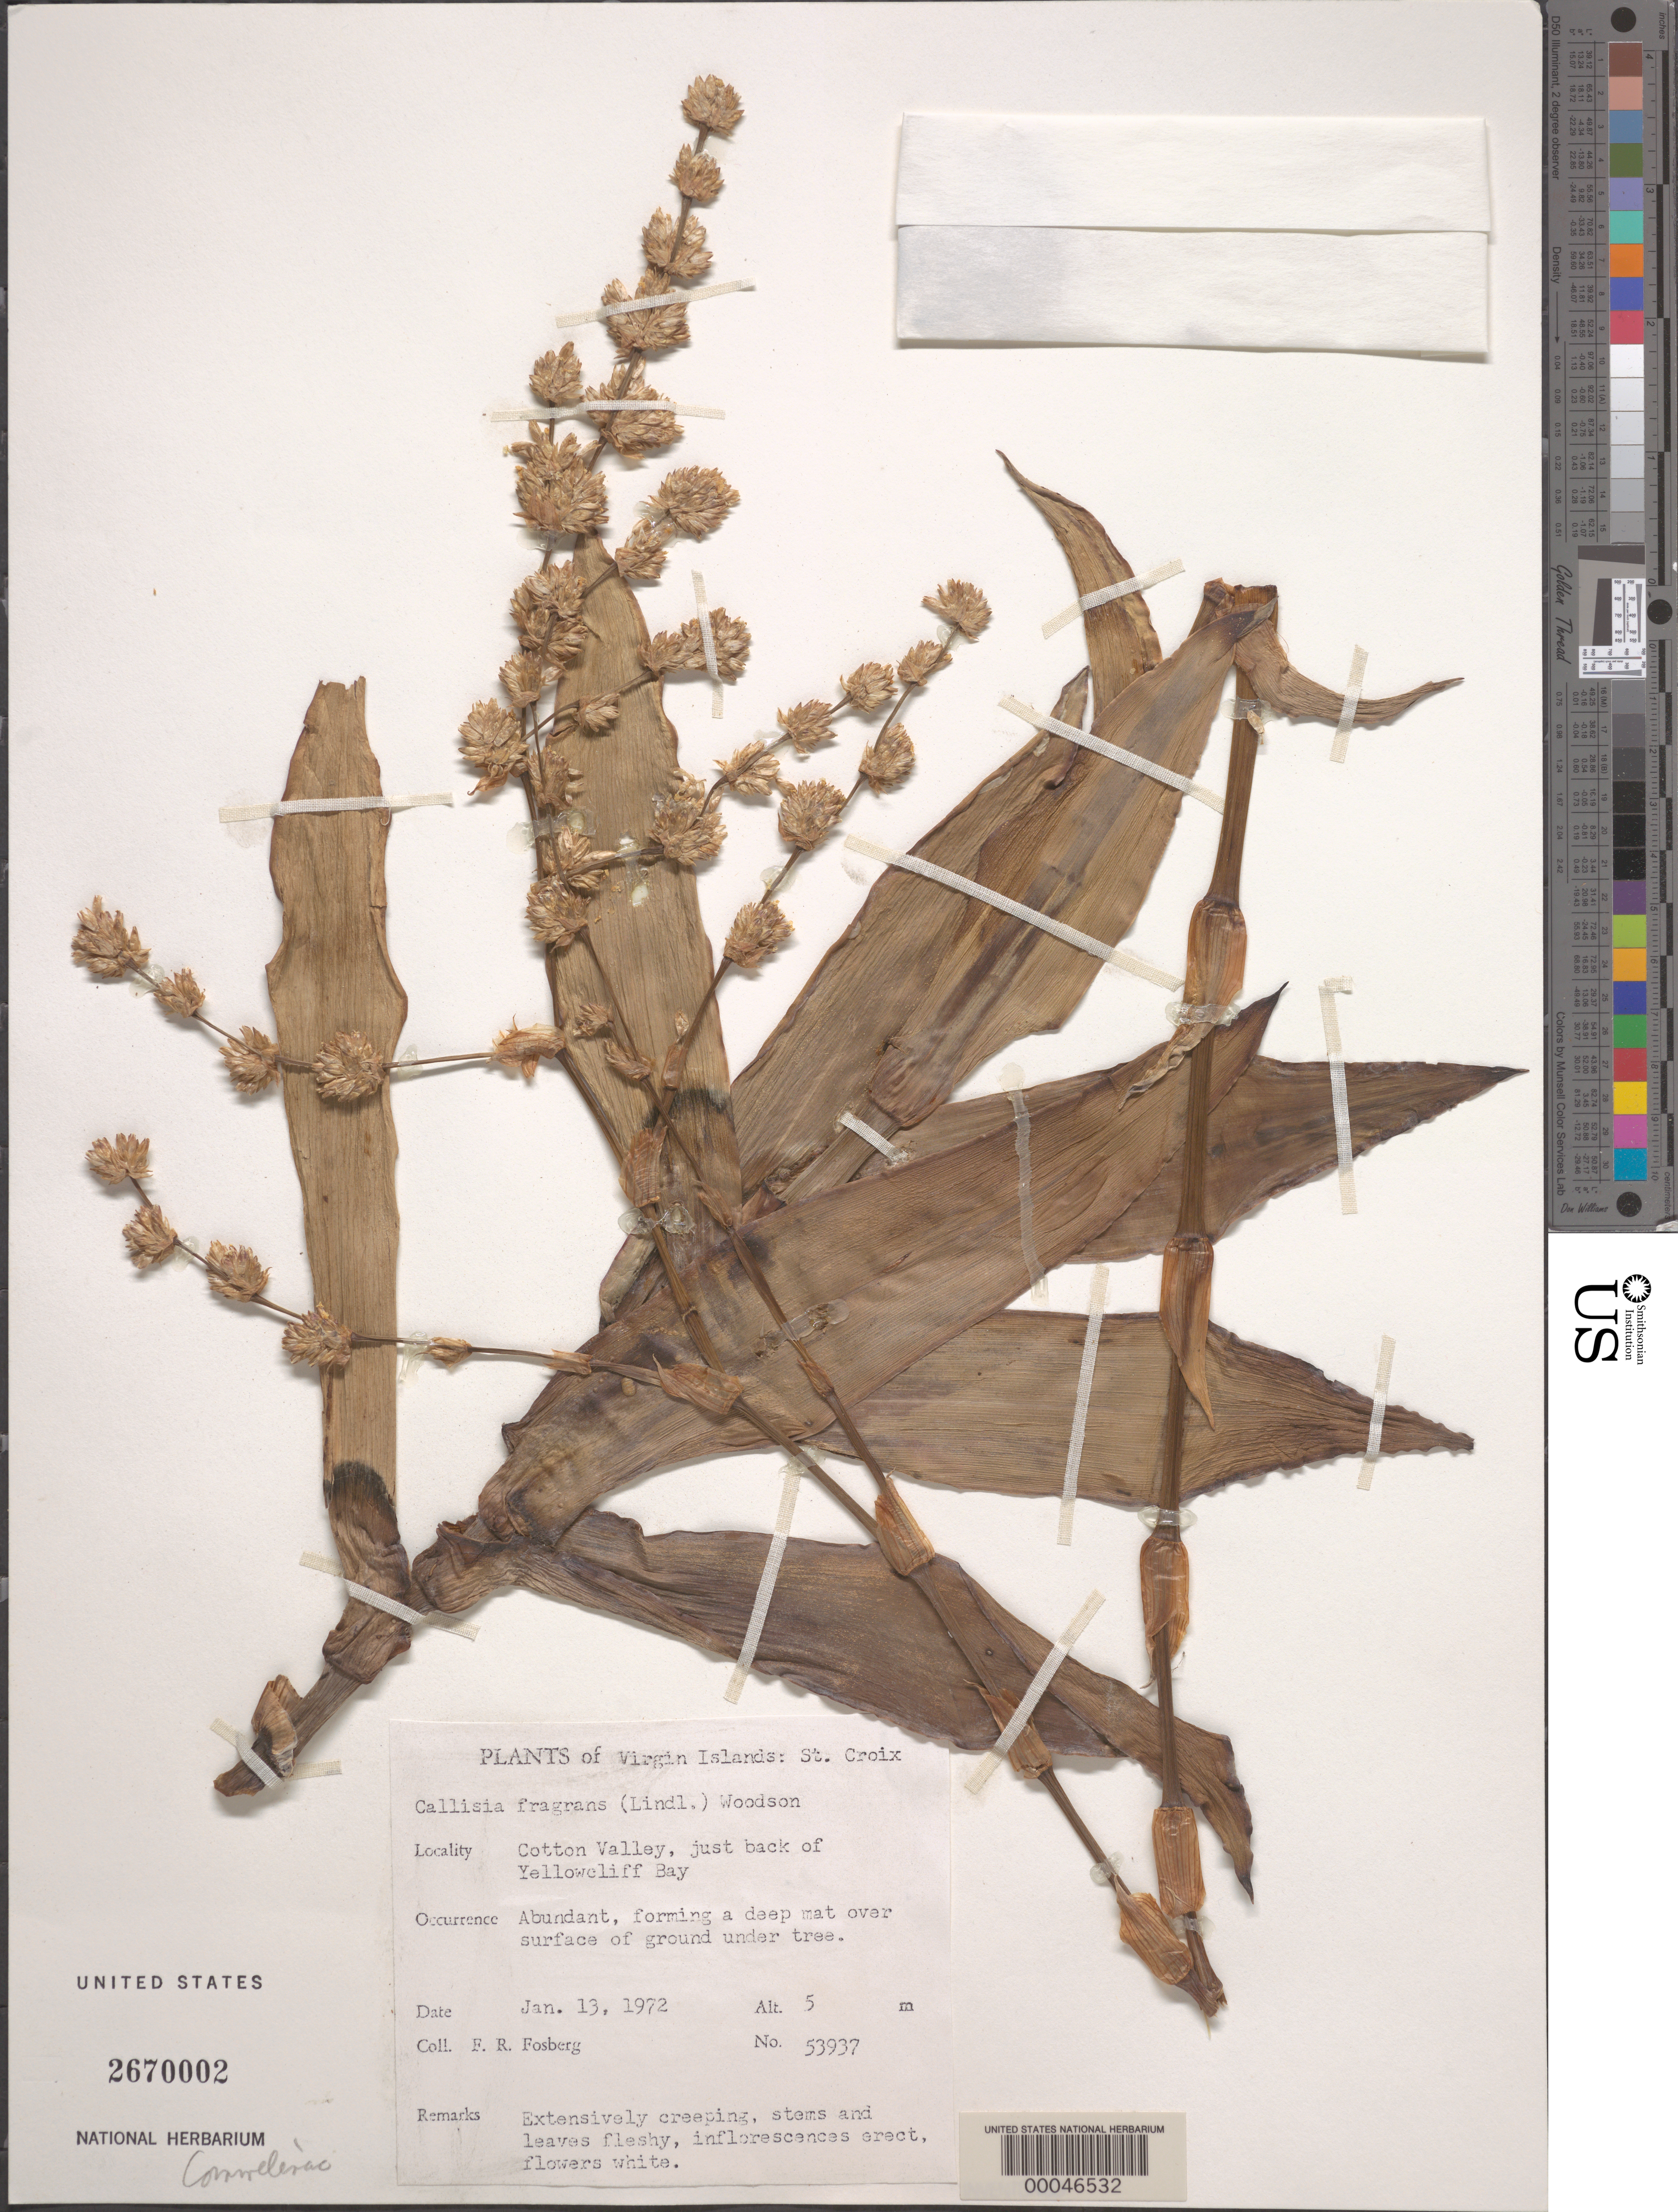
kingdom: Plantae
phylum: Tracheophyta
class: Liliopsida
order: Commelinales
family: Commelinaceae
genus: Callisia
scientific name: Callisia fragrans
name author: (Lindl.) Woodson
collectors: F. R. Fosberg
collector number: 53937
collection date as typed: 13 Jan 1972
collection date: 1972-01-13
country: U.S. Virgin Islands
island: St. Croix Island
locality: Cotton valley, back of yellow cliff bay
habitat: Under tree cover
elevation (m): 5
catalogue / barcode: US 2670002